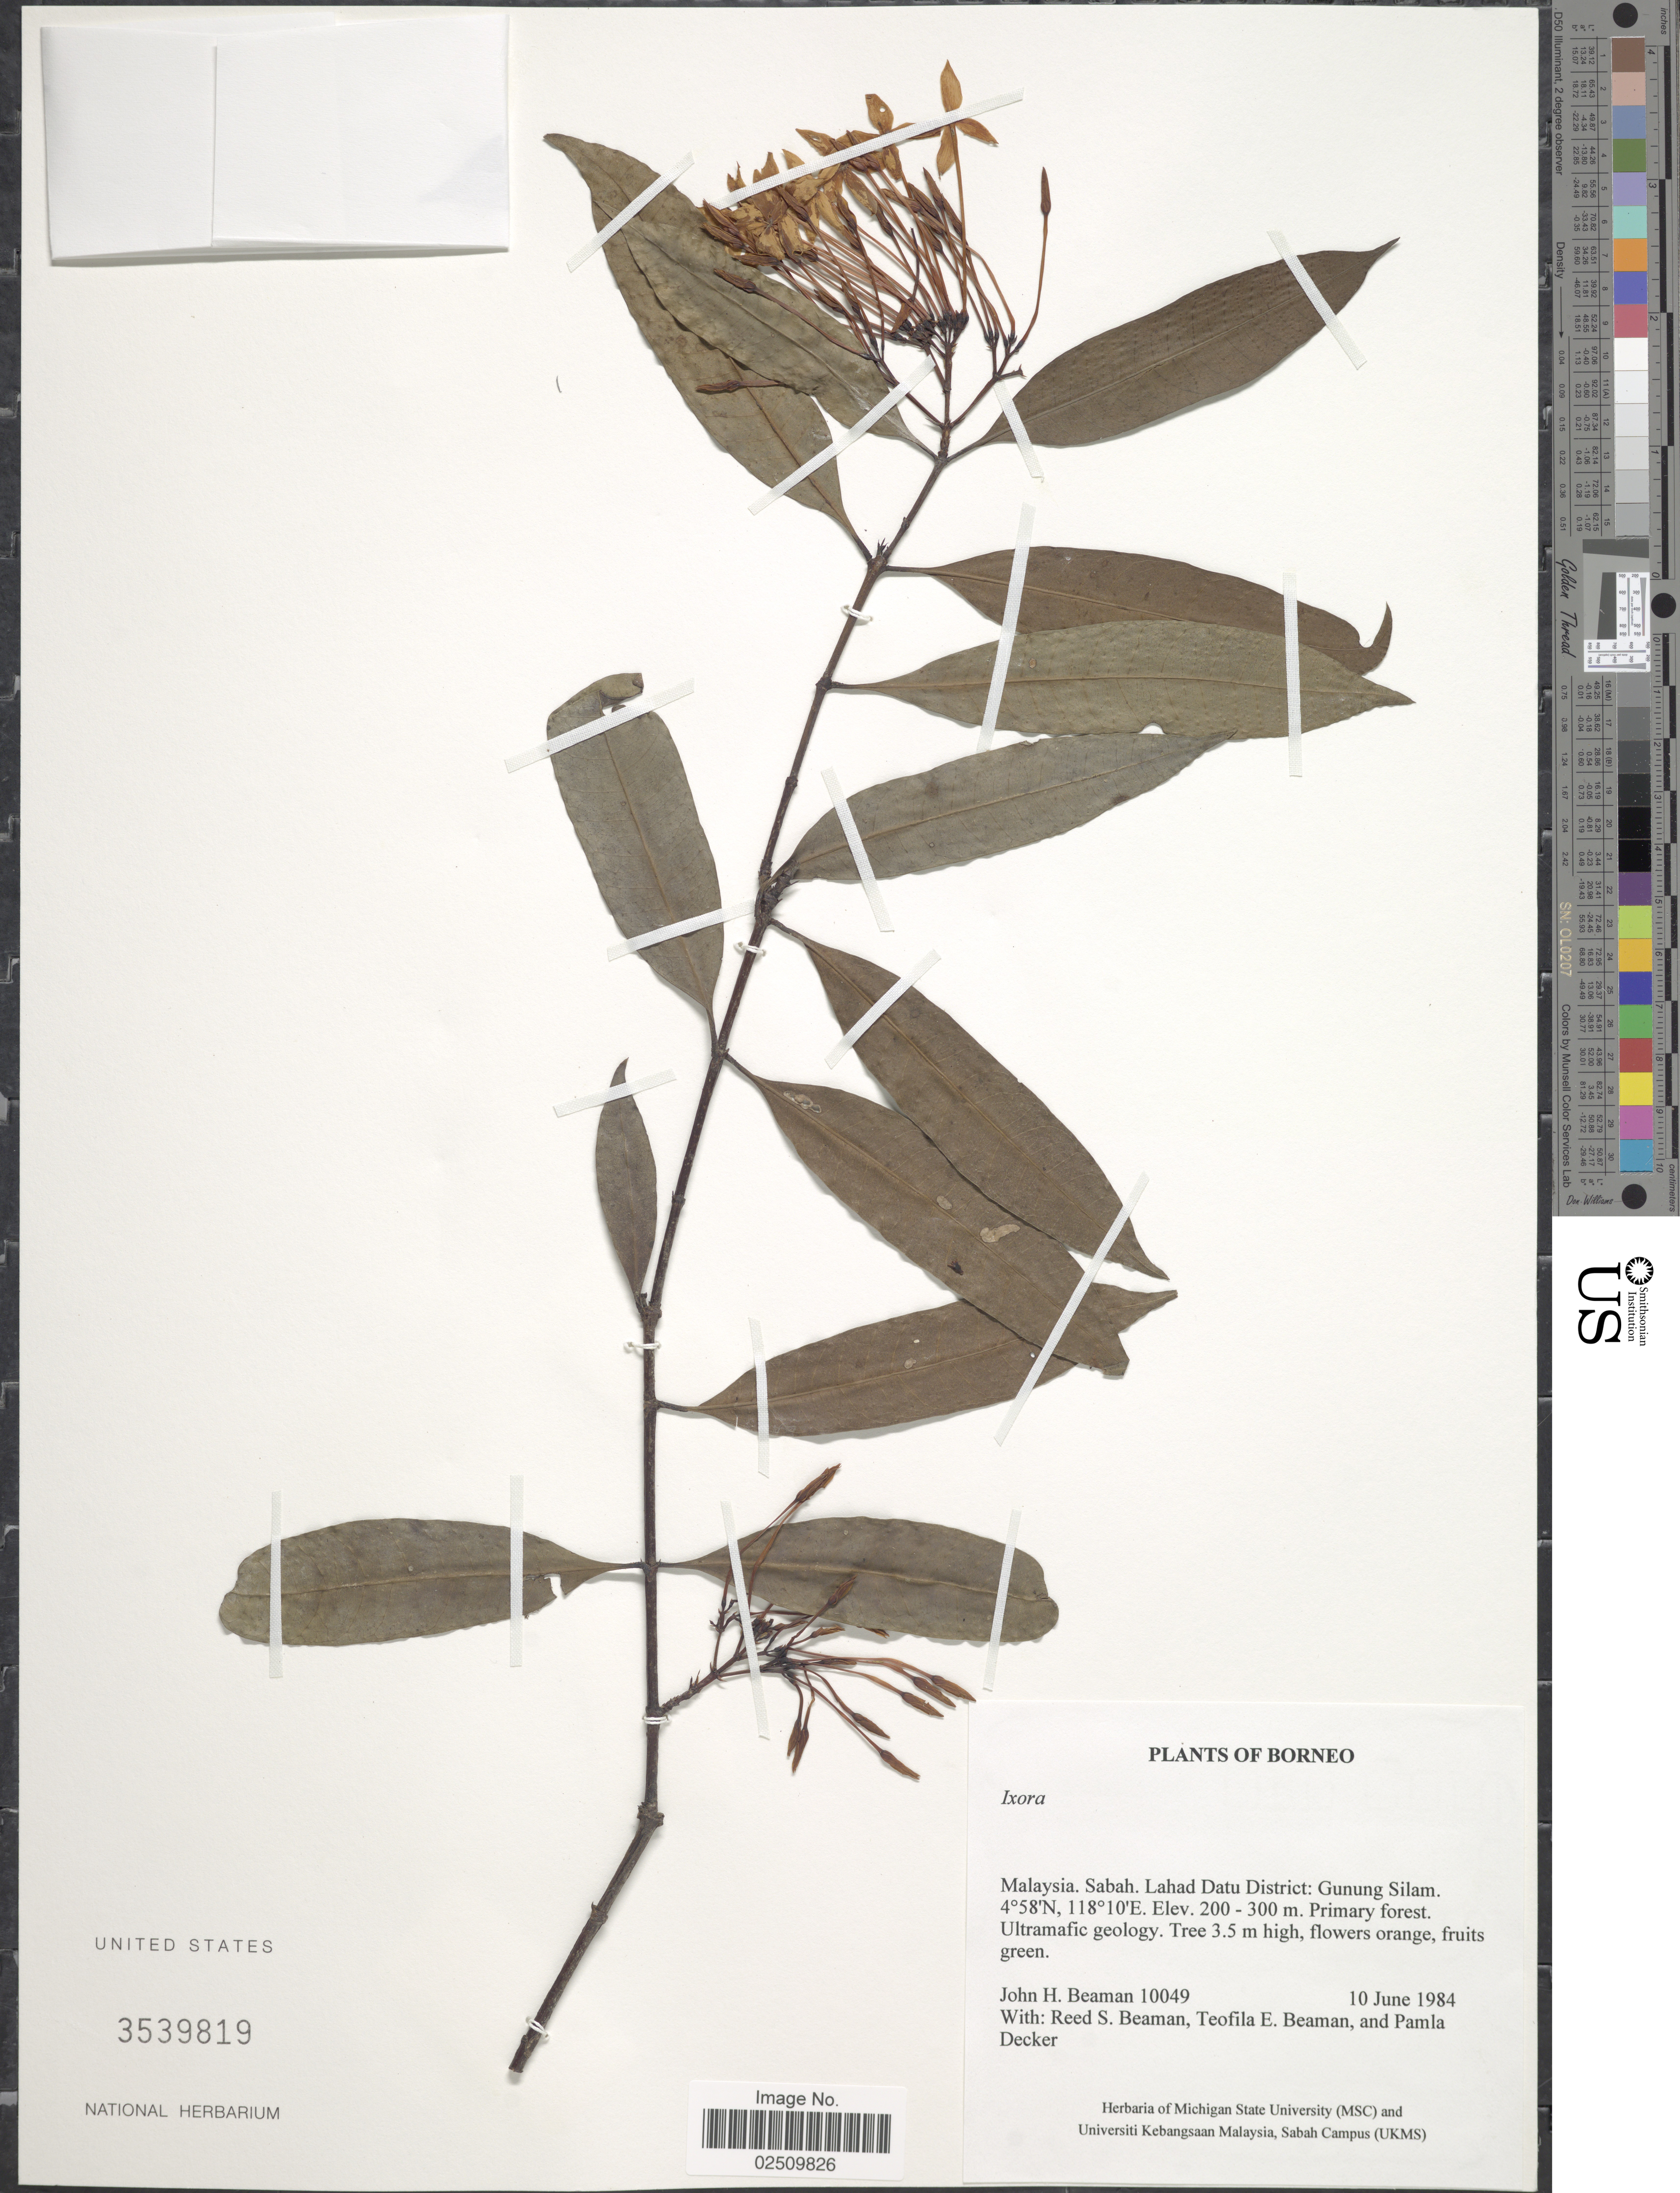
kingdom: Plantae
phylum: Tracheophyta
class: Magnoliopsida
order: Gentianales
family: Rubiaceae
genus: Ixora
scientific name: Ixora sp.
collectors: J. H. Beaman, R. S. Beaman, T. E. Beaman & P. Decker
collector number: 10049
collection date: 1984-06-10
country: Malaysia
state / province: Sabah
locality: Borneo. Lahad Datu District: Gunung Silam.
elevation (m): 200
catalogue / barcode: US 3539819